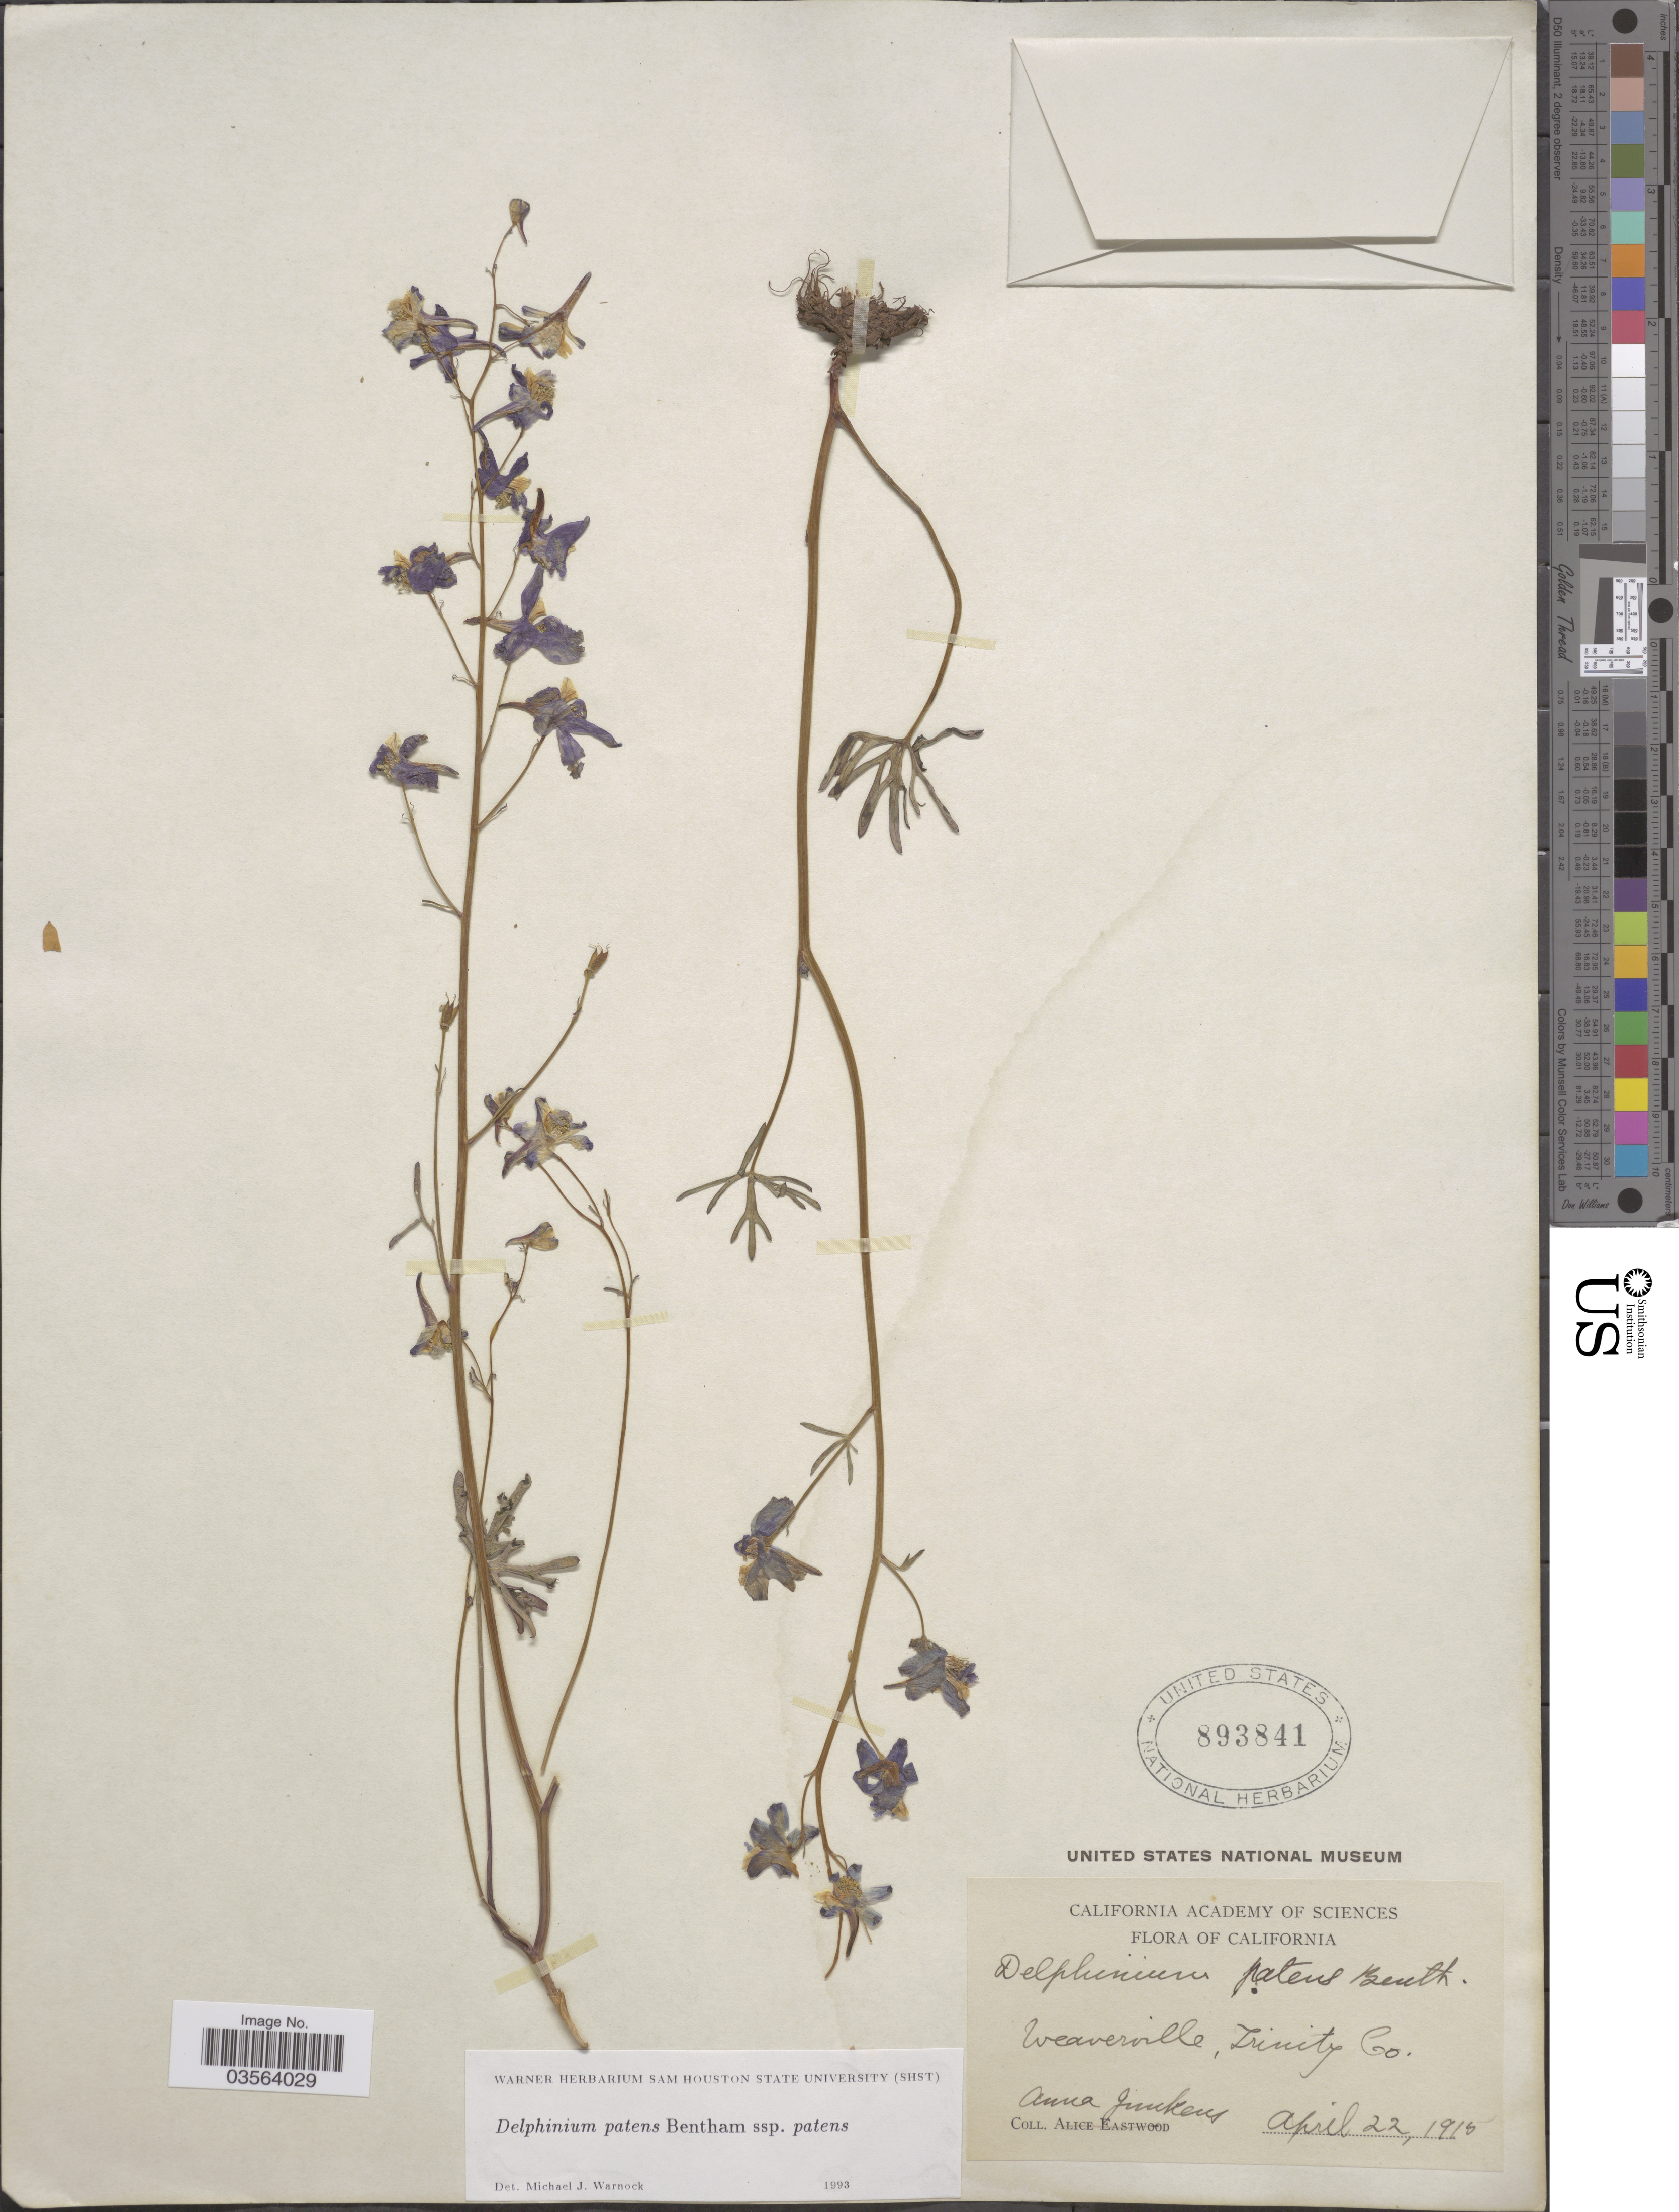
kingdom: Plantae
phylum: Tracheophyta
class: Magnoliopsida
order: Ranunculales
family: Ranunculaceae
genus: Delphinium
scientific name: Delphinium patens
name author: Benth.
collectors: A. Junkens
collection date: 1915-04-22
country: United States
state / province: California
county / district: Trinity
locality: Weaverville, Trinity Co.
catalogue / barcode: US 893841